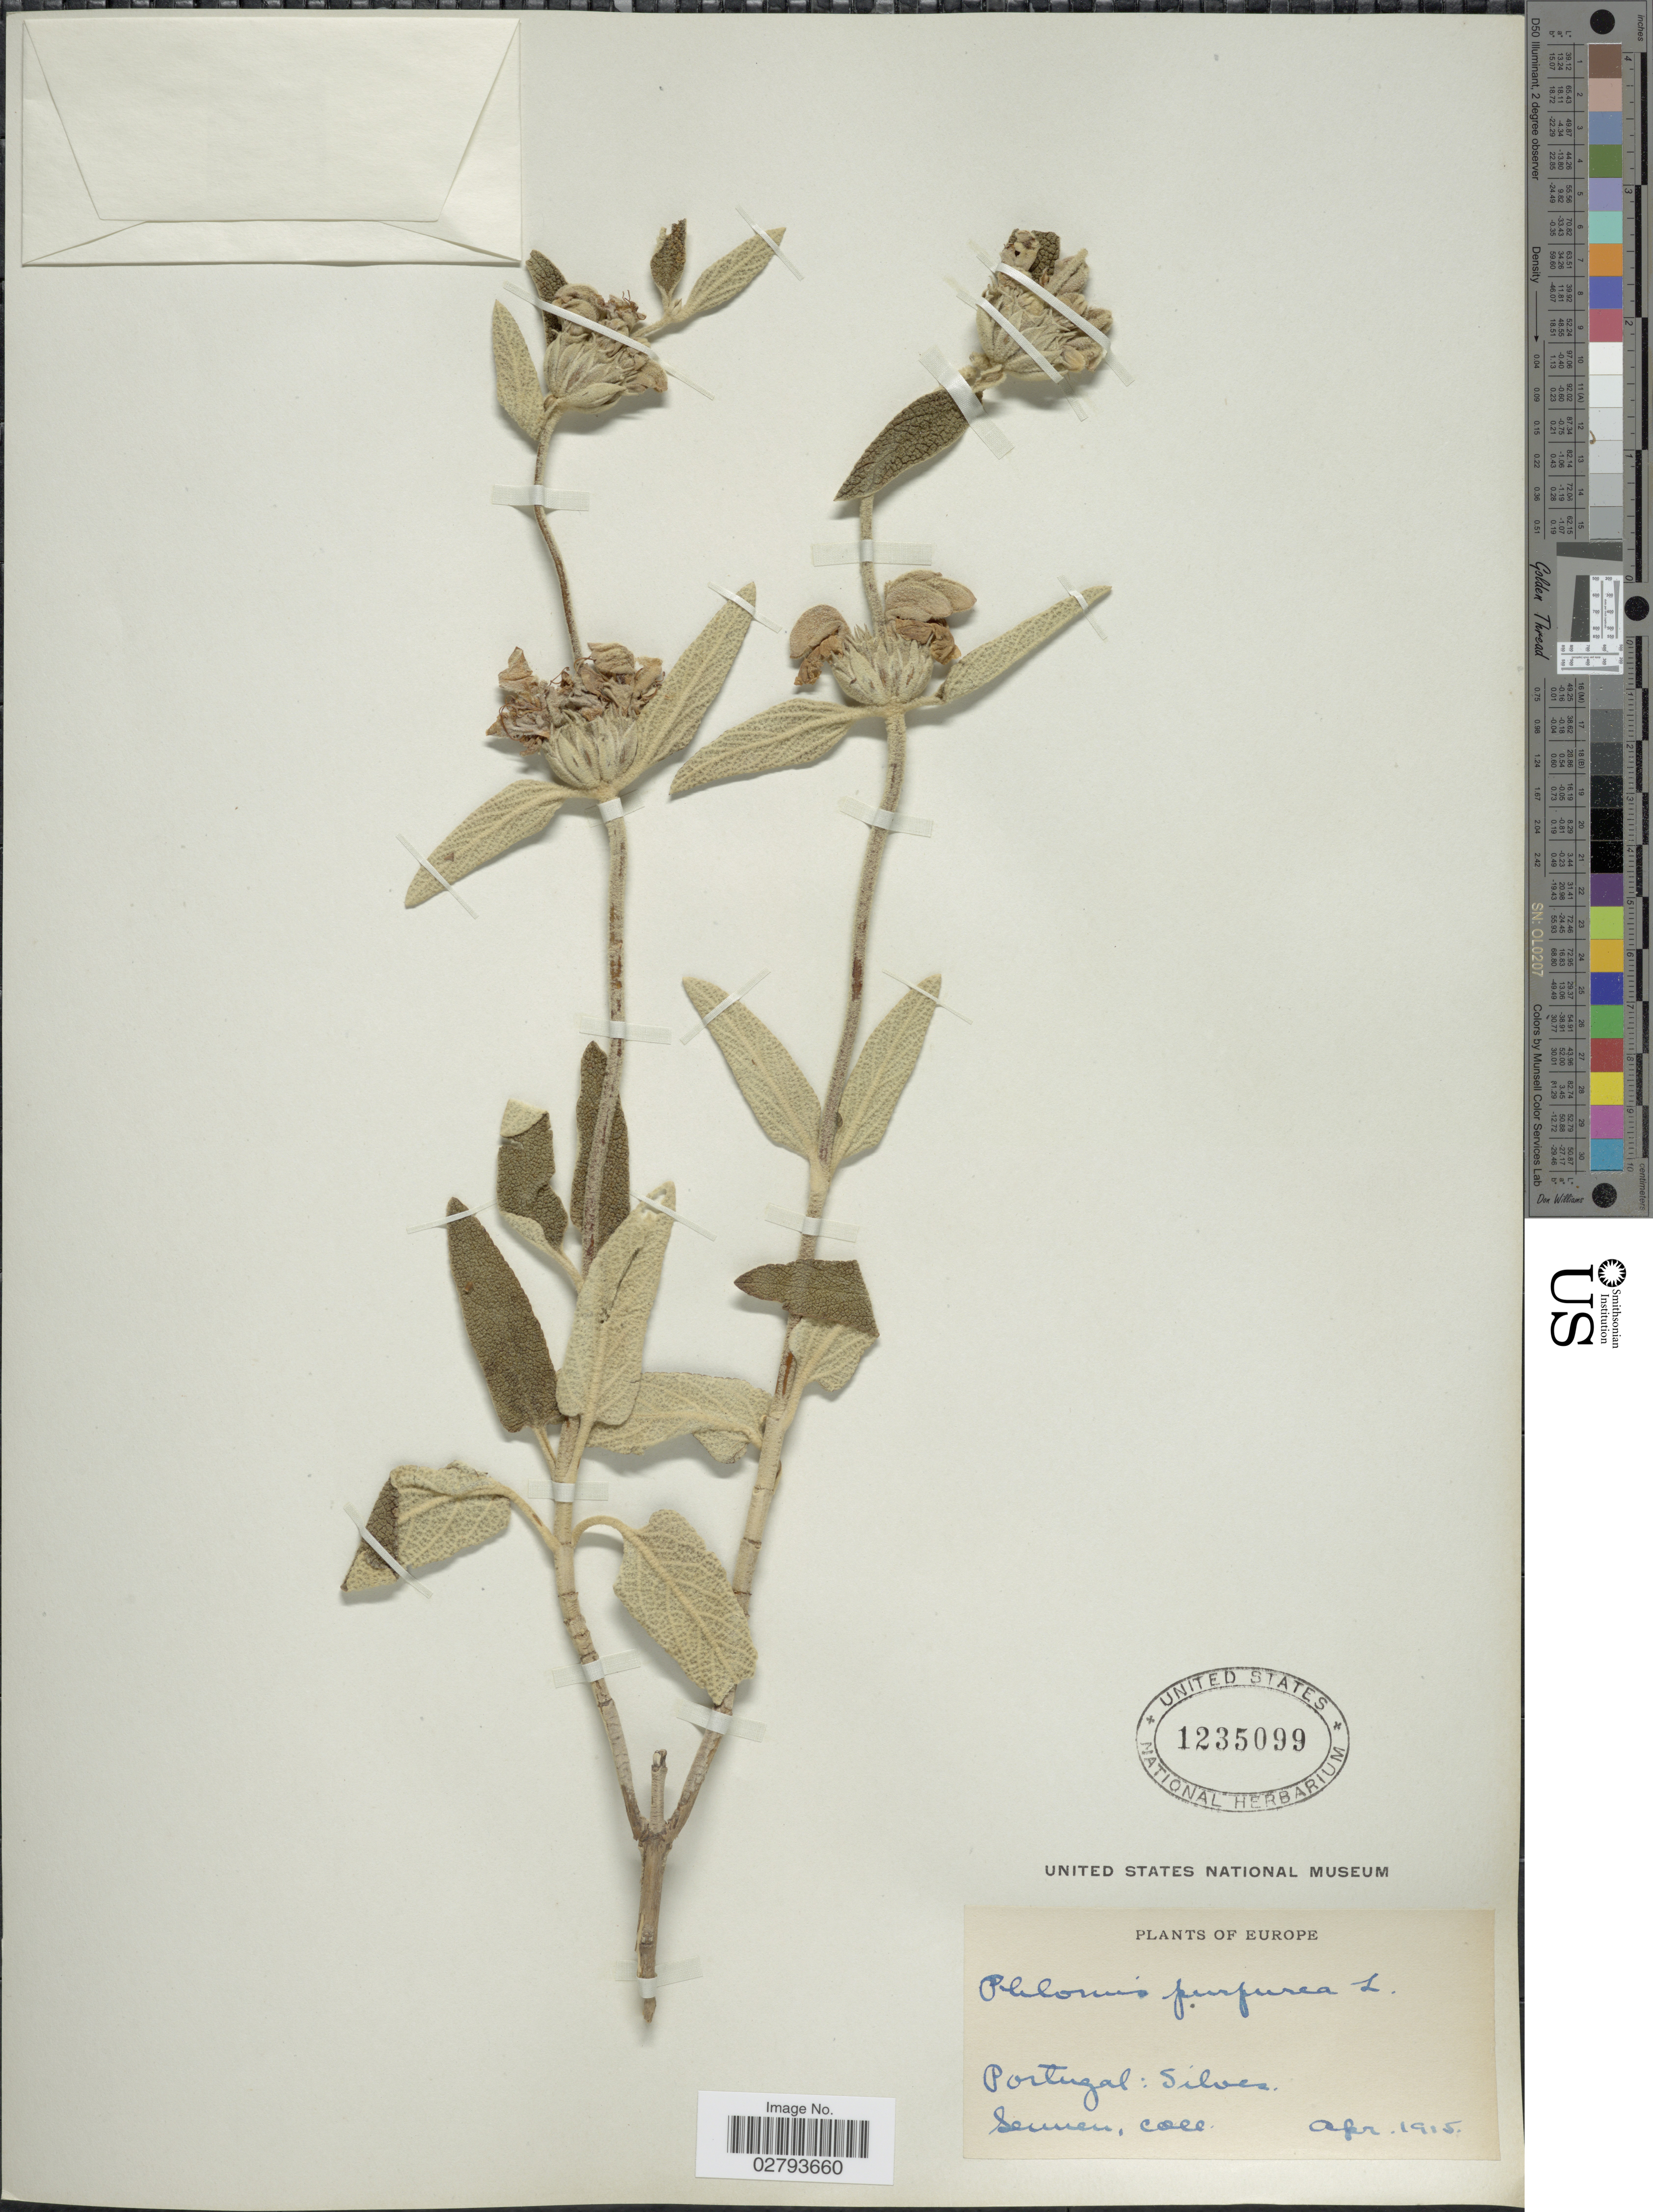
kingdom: Plantae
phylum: Tracheophyta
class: Magnoliopsida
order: Lamiales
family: Lamiaceae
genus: Phlomis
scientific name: Phlomis purpurea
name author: L.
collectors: E. Sennen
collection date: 1915-04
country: Portugal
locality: Silvez. Europe.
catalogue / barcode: US 1235099